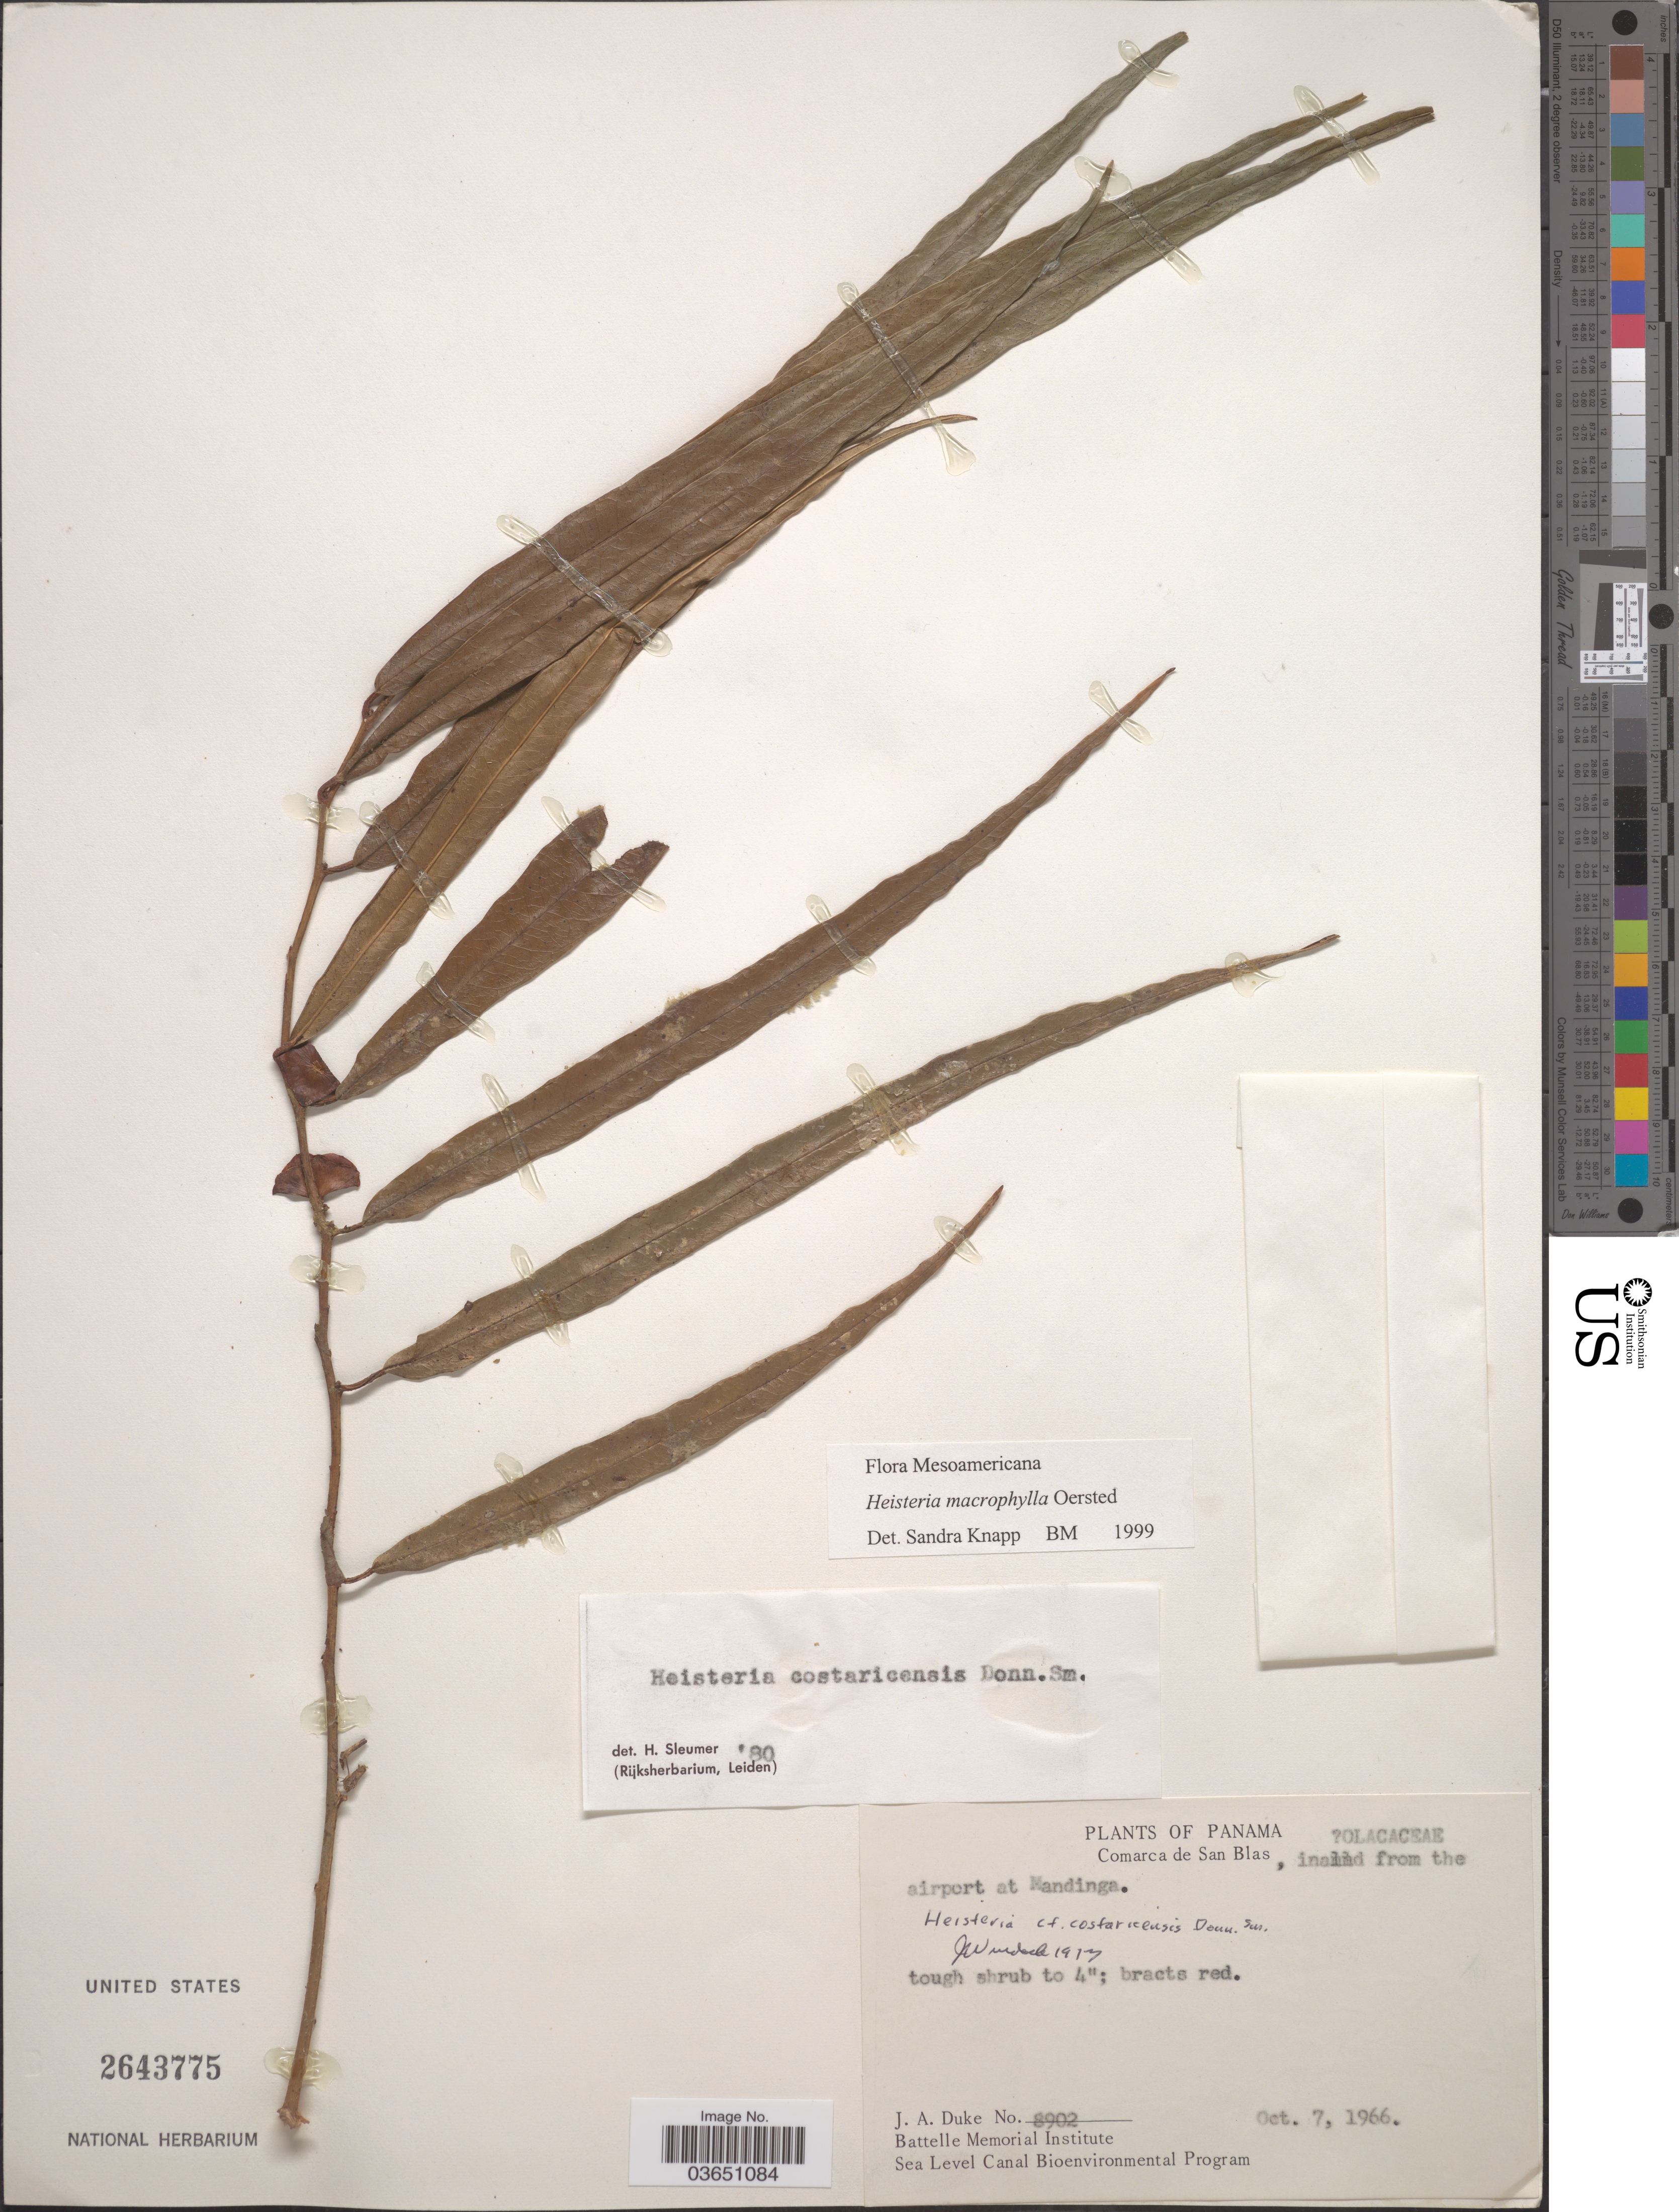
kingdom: Plantae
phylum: Tracheophyta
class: Magnoliopsida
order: Santalales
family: Erythropalaceae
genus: Heisteria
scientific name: Heisteria macrophylla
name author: Oerst.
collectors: J. A. Duke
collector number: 8902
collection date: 1966-10-07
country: Panama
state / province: Kuna Yala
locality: Comarca de San Blas, inland from the airport at Mandinga.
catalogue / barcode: US 2643775